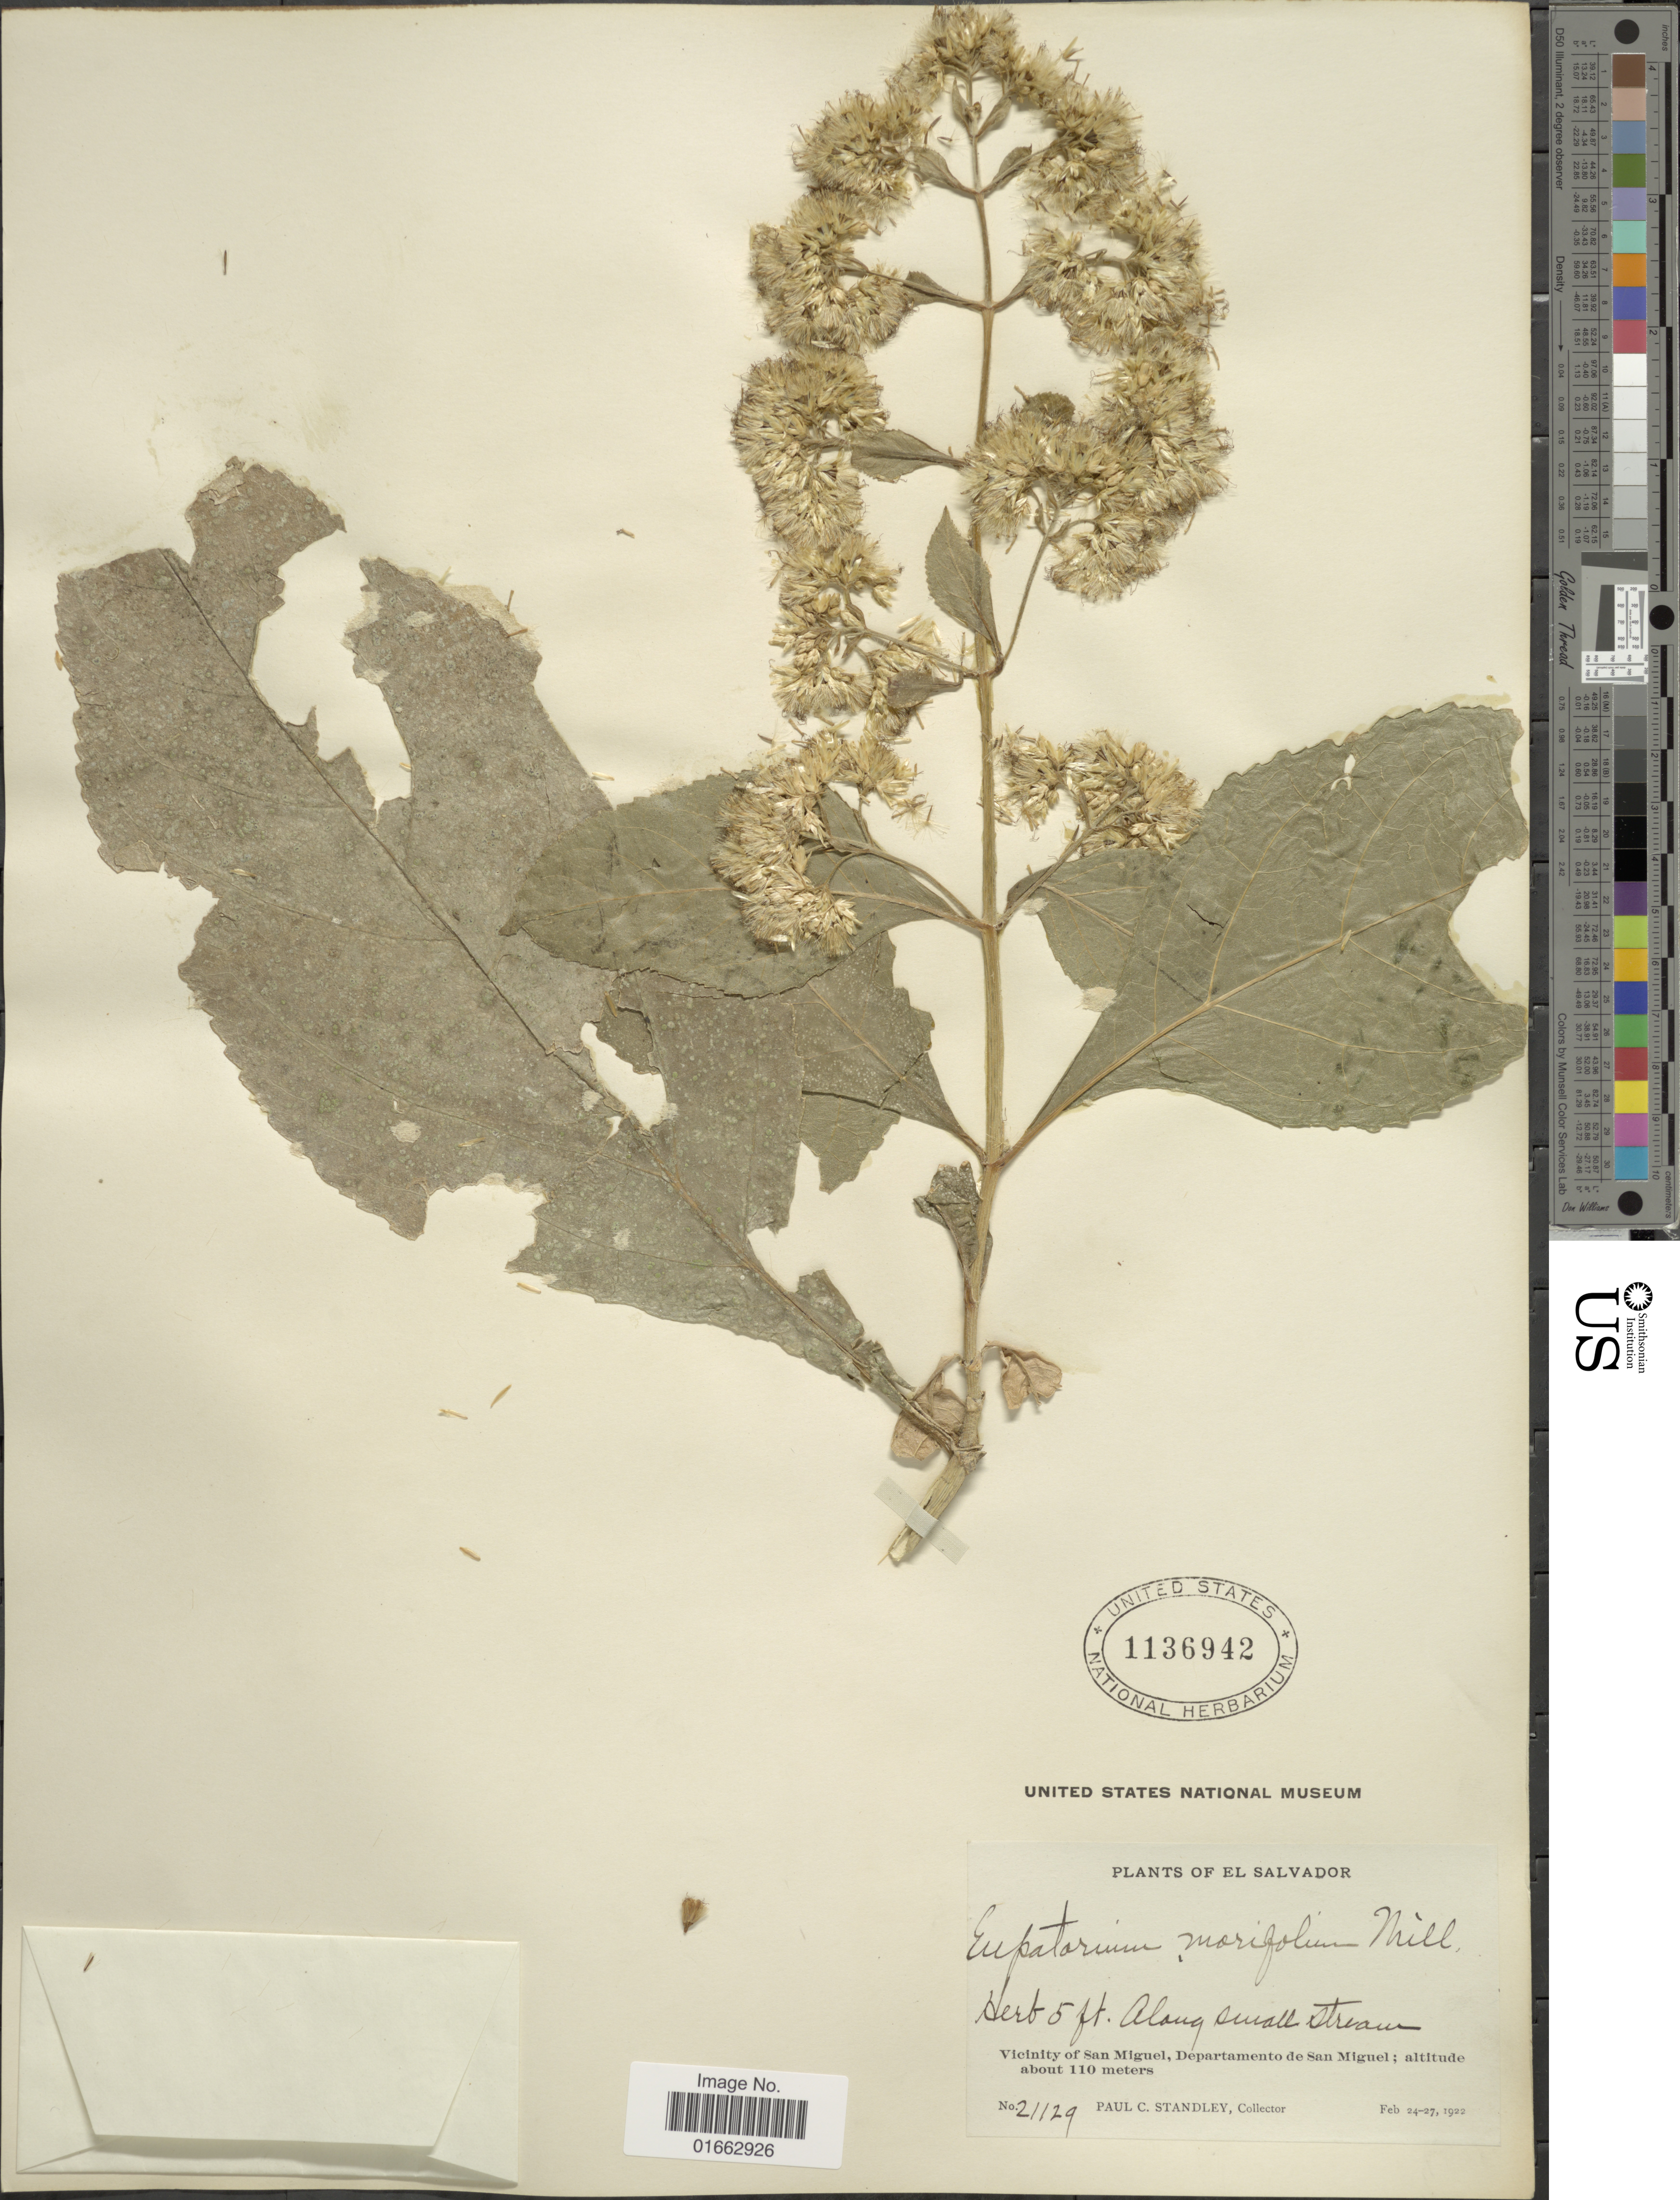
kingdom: Plantae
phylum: Tracheophyta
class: Magnoliopsida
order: Asterales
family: Asteraceae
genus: Critonia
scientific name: Critonia morifolia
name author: (Mill.) R.M. King & H. Rob.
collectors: P. C. Standley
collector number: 21129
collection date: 1922-02-24/1922-02-27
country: El Salvador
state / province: San Miguel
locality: Vicinity of San Miguel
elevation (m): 110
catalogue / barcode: US 1136942